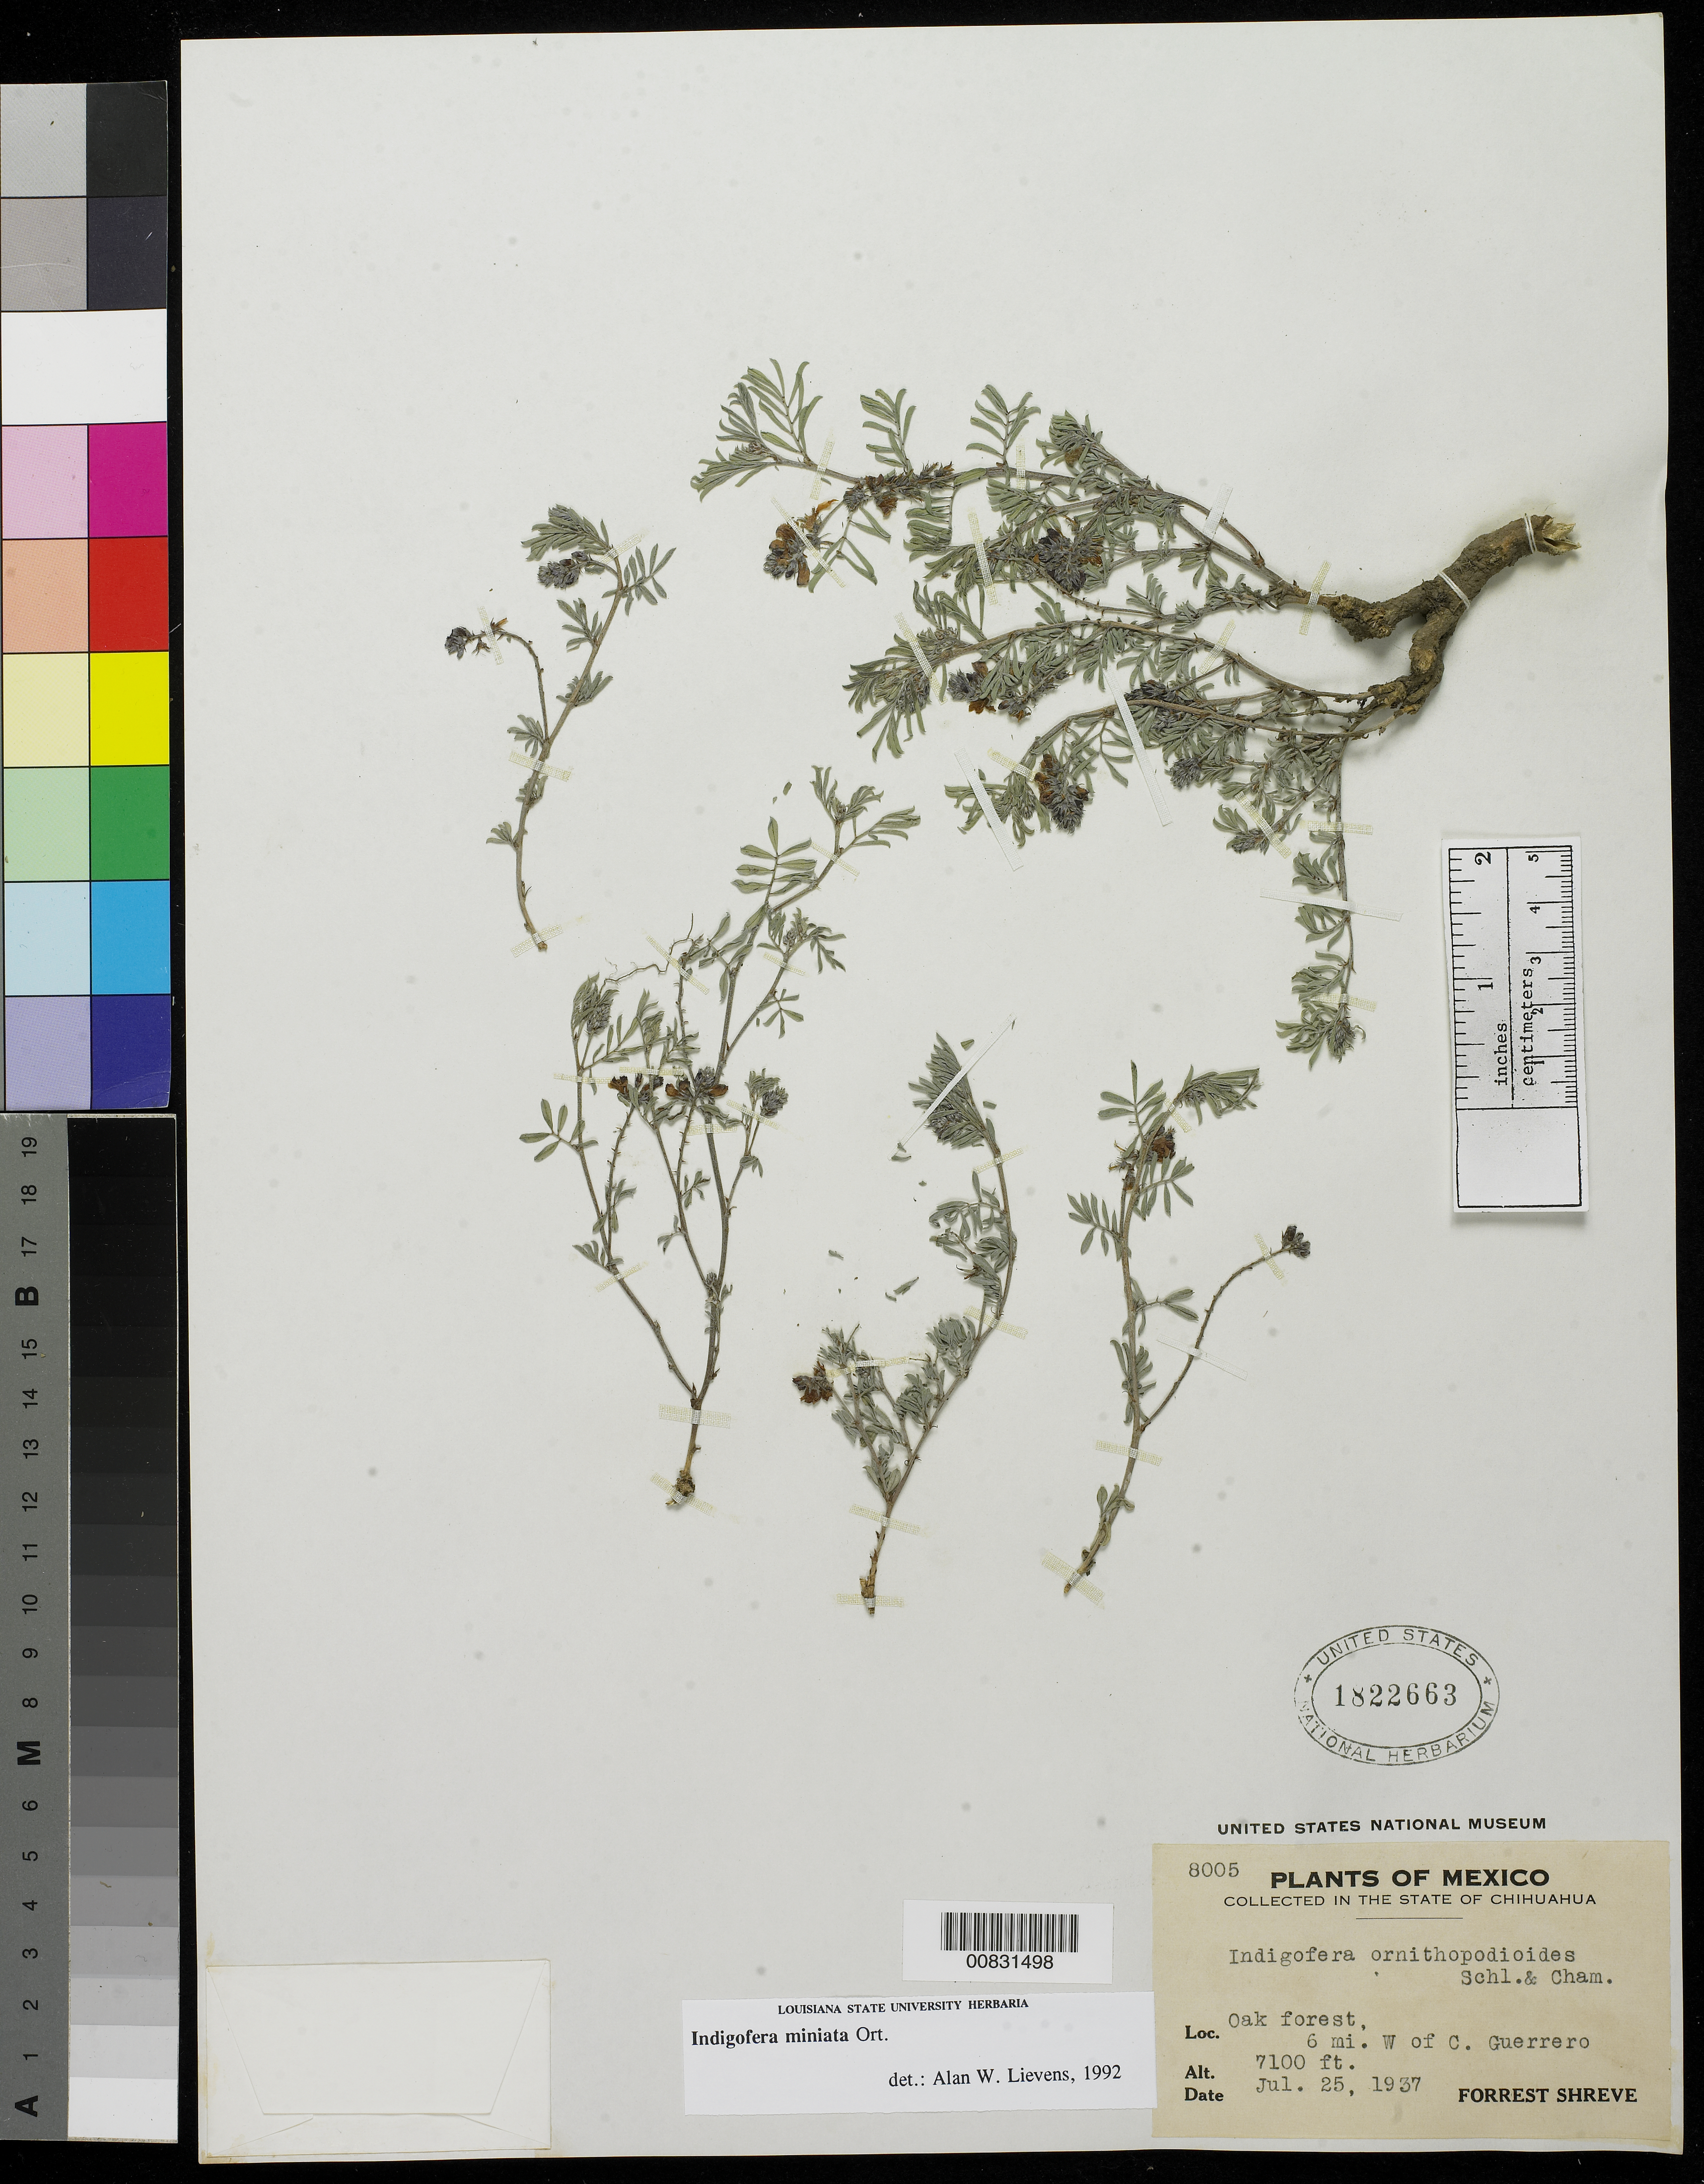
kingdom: Plantae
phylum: Tracheophyta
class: Magnoliopsida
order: Fabales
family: Fabaceae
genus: Indigofera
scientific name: Indigofera miniata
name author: Orteg.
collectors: F. Shreve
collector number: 8005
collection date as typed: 25 Jul 1937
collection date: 1937-07-25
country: Mexico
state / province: Chihuahua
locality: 6 mi. W of C. Guerrero.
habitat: Oak forest.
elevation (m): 2164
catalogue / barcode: US 1822663